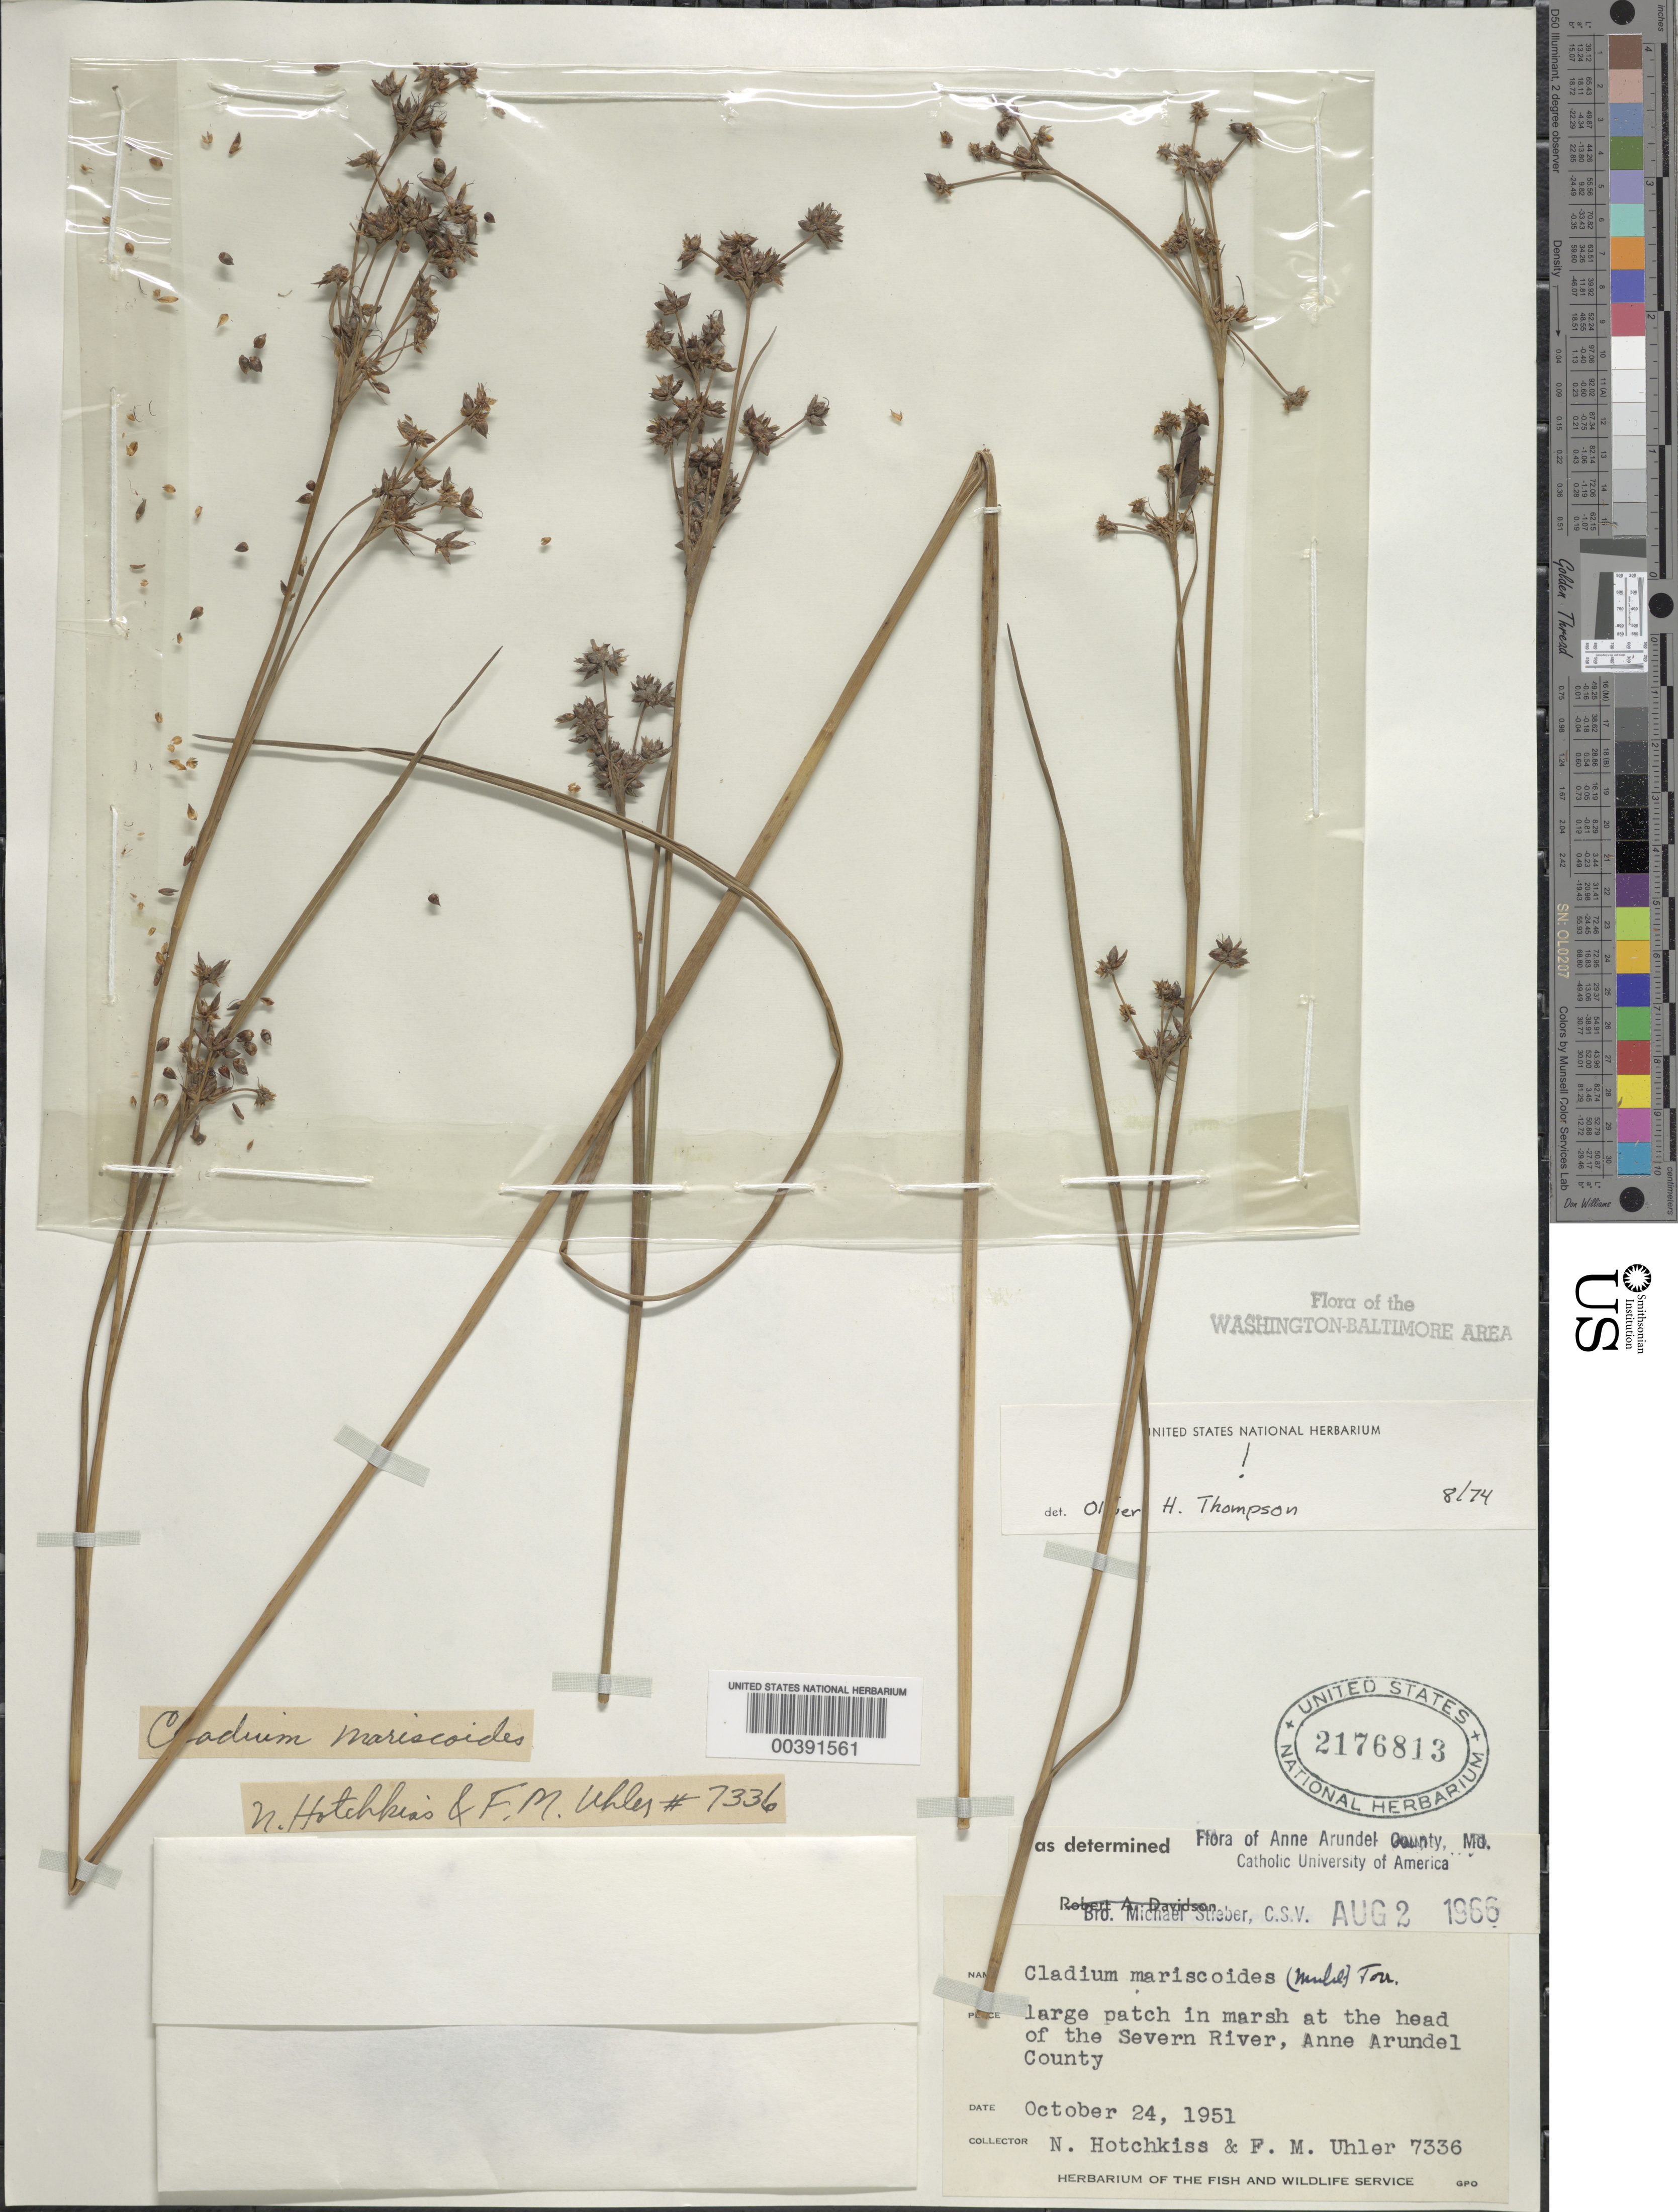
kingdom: Plantae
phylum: Tracheophyta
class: Liliopsida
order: Poales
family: Cyperaceae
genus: Cladium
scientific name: Cladium mariscoides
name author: (Muhl.) Torr.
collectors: N. Hotchkiss & F. M. Uhler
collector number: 7336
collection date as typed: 24 Oct 1951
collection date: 1951-10-24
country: United States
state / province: Maryland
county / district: Anne Arundel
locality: Severn River Head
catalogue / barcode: US 2176813